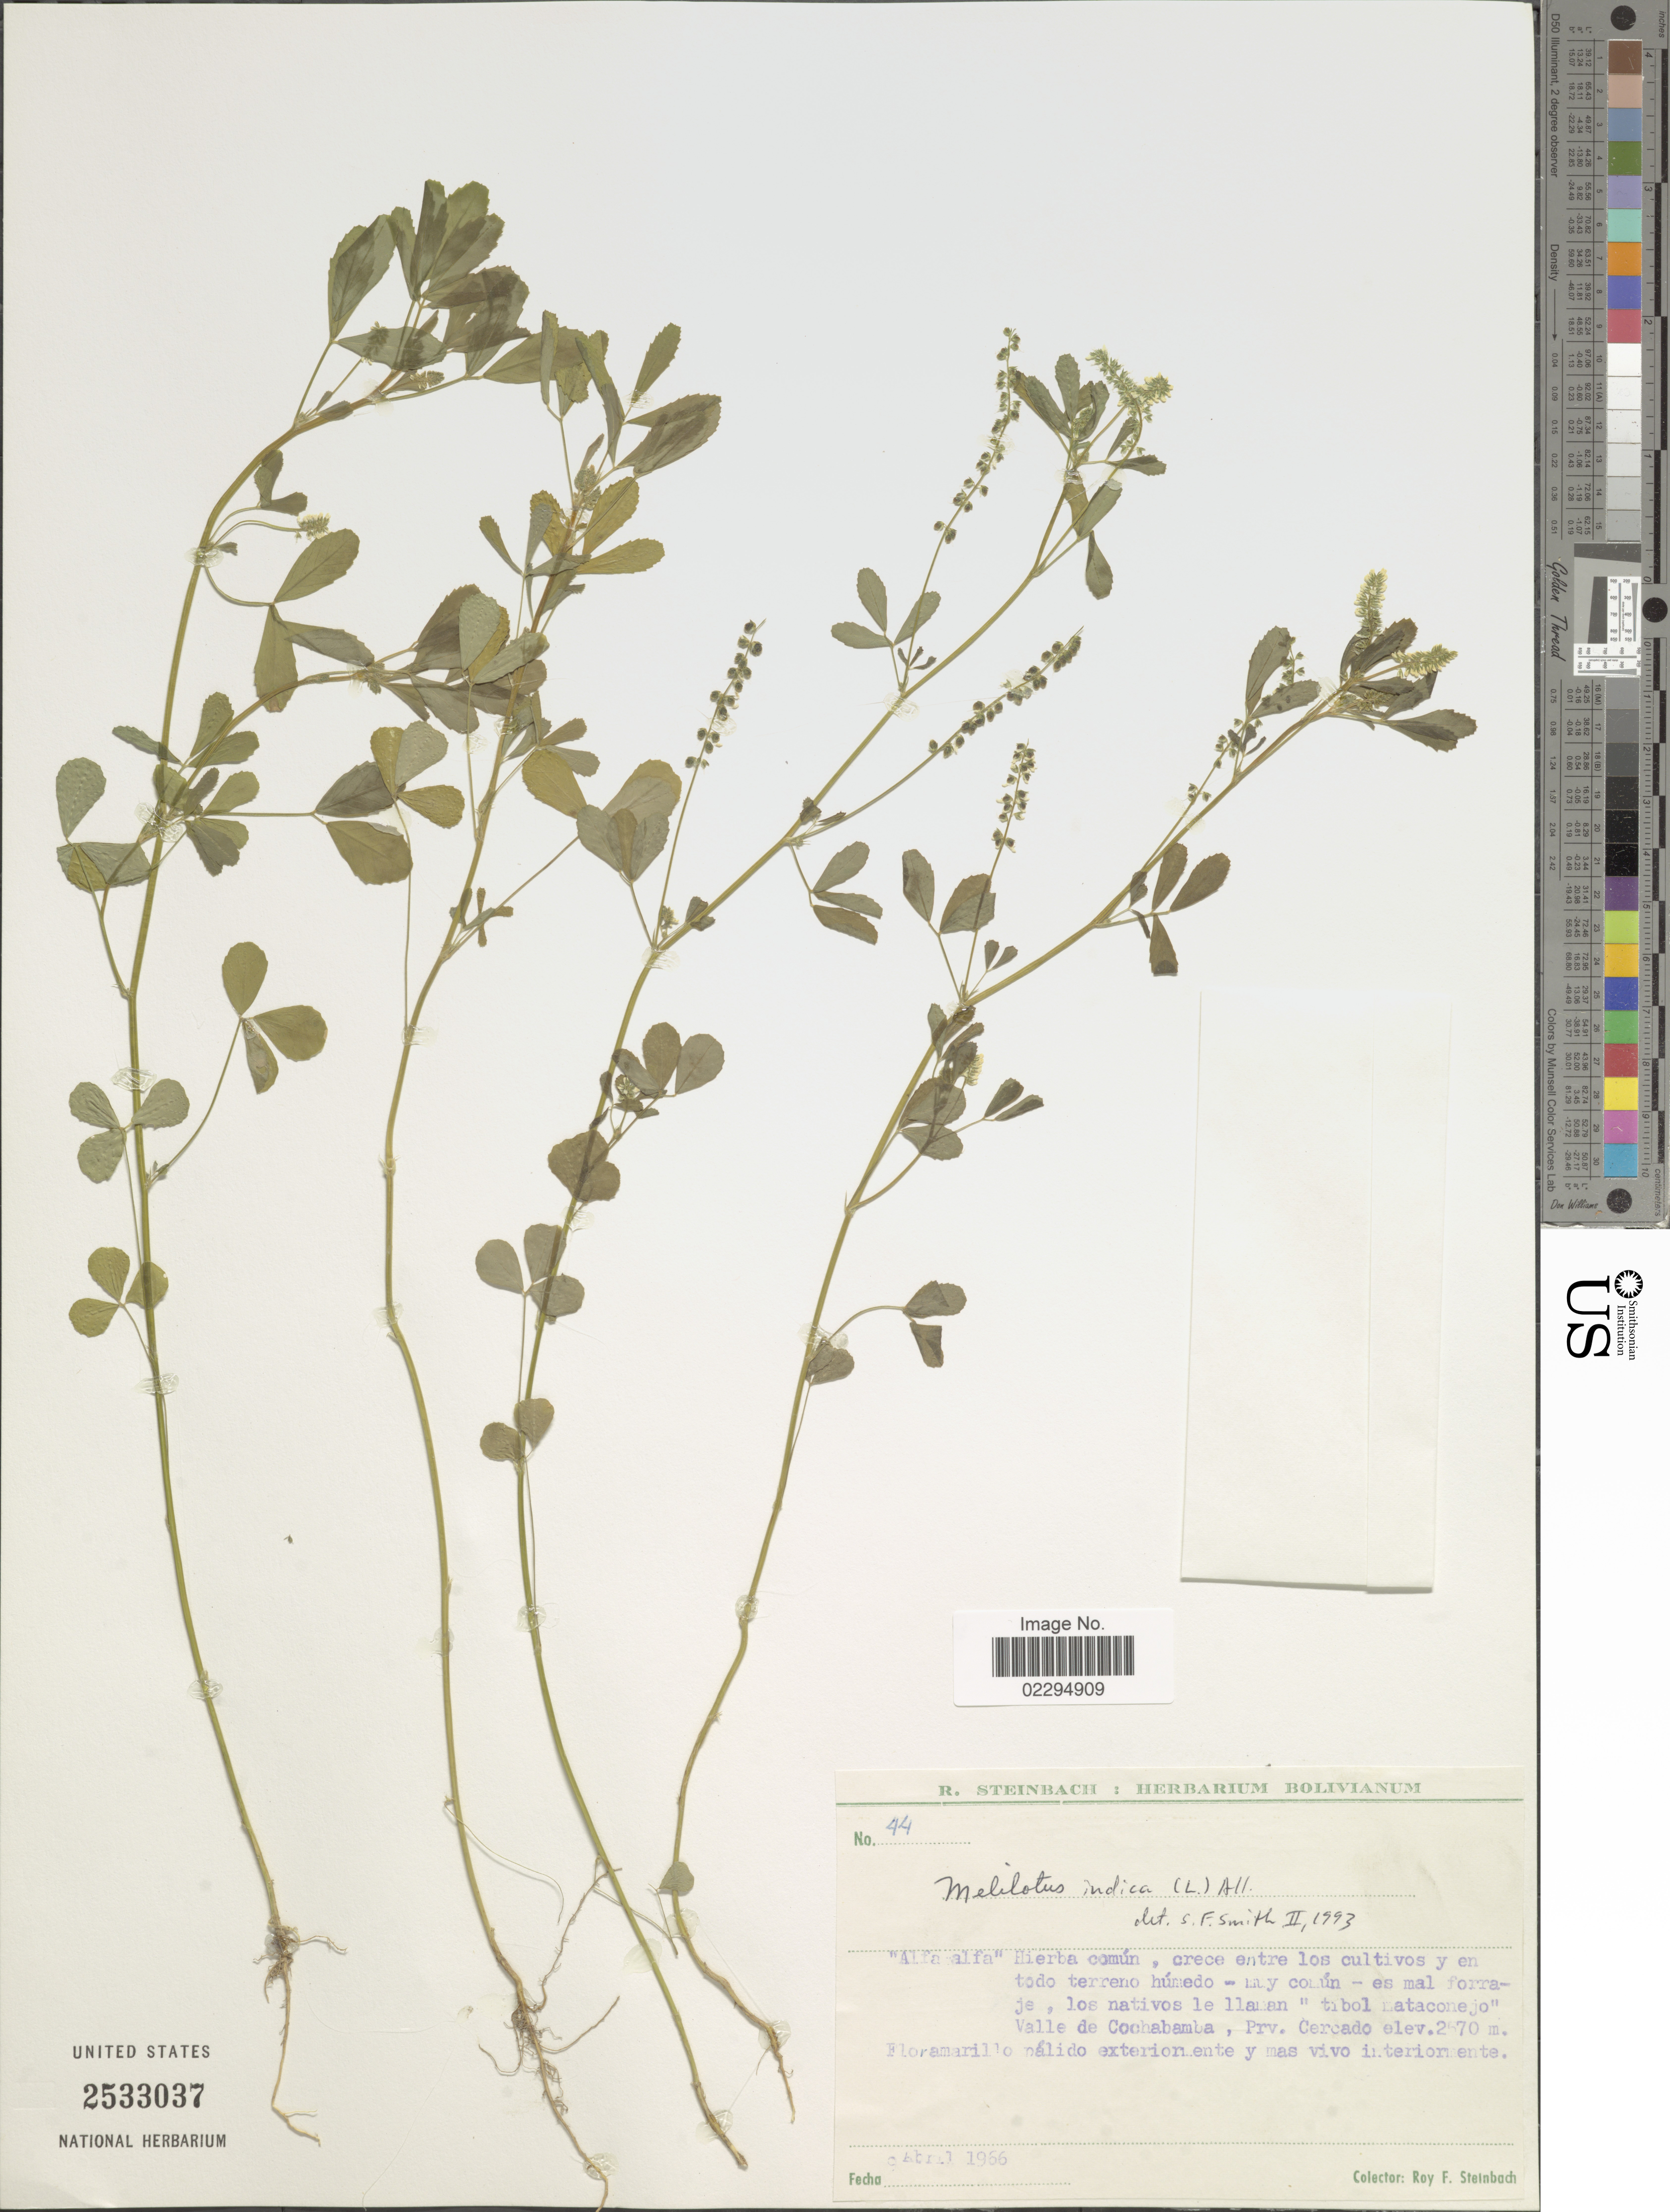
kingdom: Plantae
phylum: Tracheophyta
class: Magnoliopsida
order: Fabales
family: Fabaceae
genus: Melilotus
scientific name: Melilotus indicus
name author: (L.) All.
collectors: R. F. Steinbach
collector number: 44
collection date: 1966-04-09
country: Bolivia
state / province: Cochabamba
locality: Valle de Cochabamba, prov. Cercado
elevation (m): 2570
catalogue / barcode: US 2533037